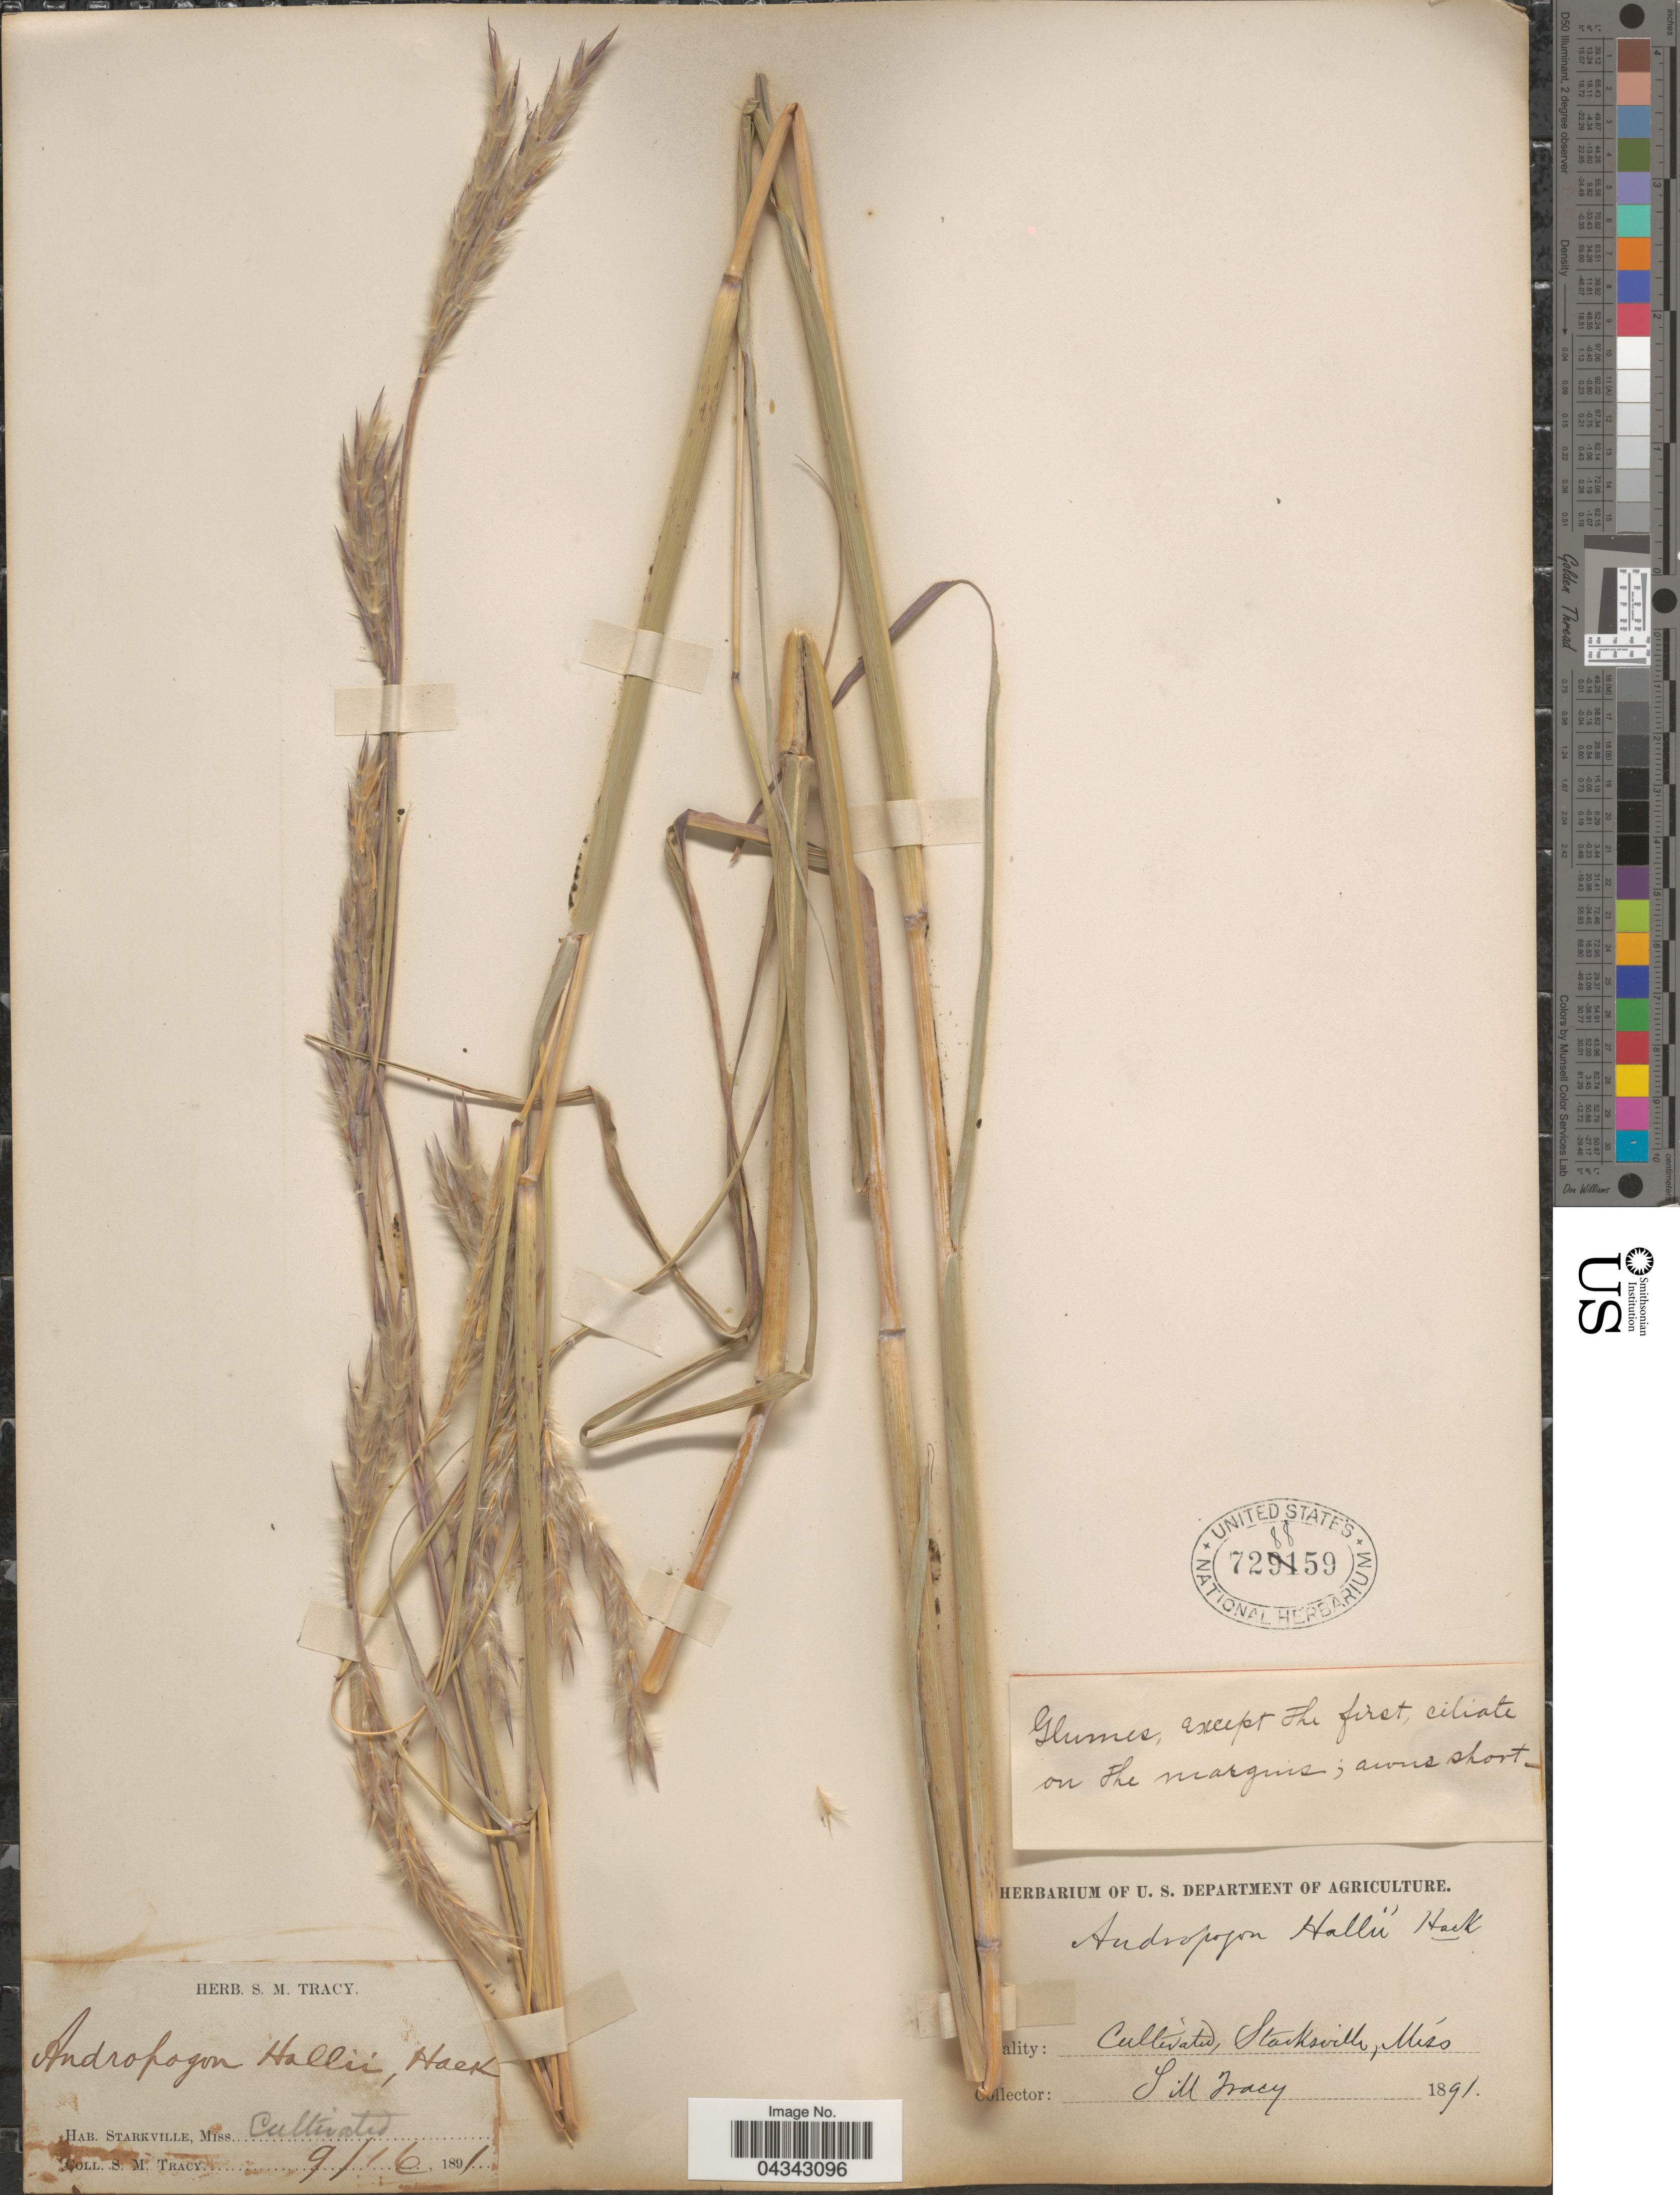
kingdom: Plantae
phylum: Tracheophyta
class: Liliopsida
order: Poales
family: Poaceae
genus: Andropogon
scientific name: Andropogon gerardii subsp. hallii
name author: (Hack.) Wipff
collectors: S. M. Tracy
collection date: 1891-09-16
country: United States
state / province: Mississippi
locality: Starkville.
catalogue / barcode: US 728859